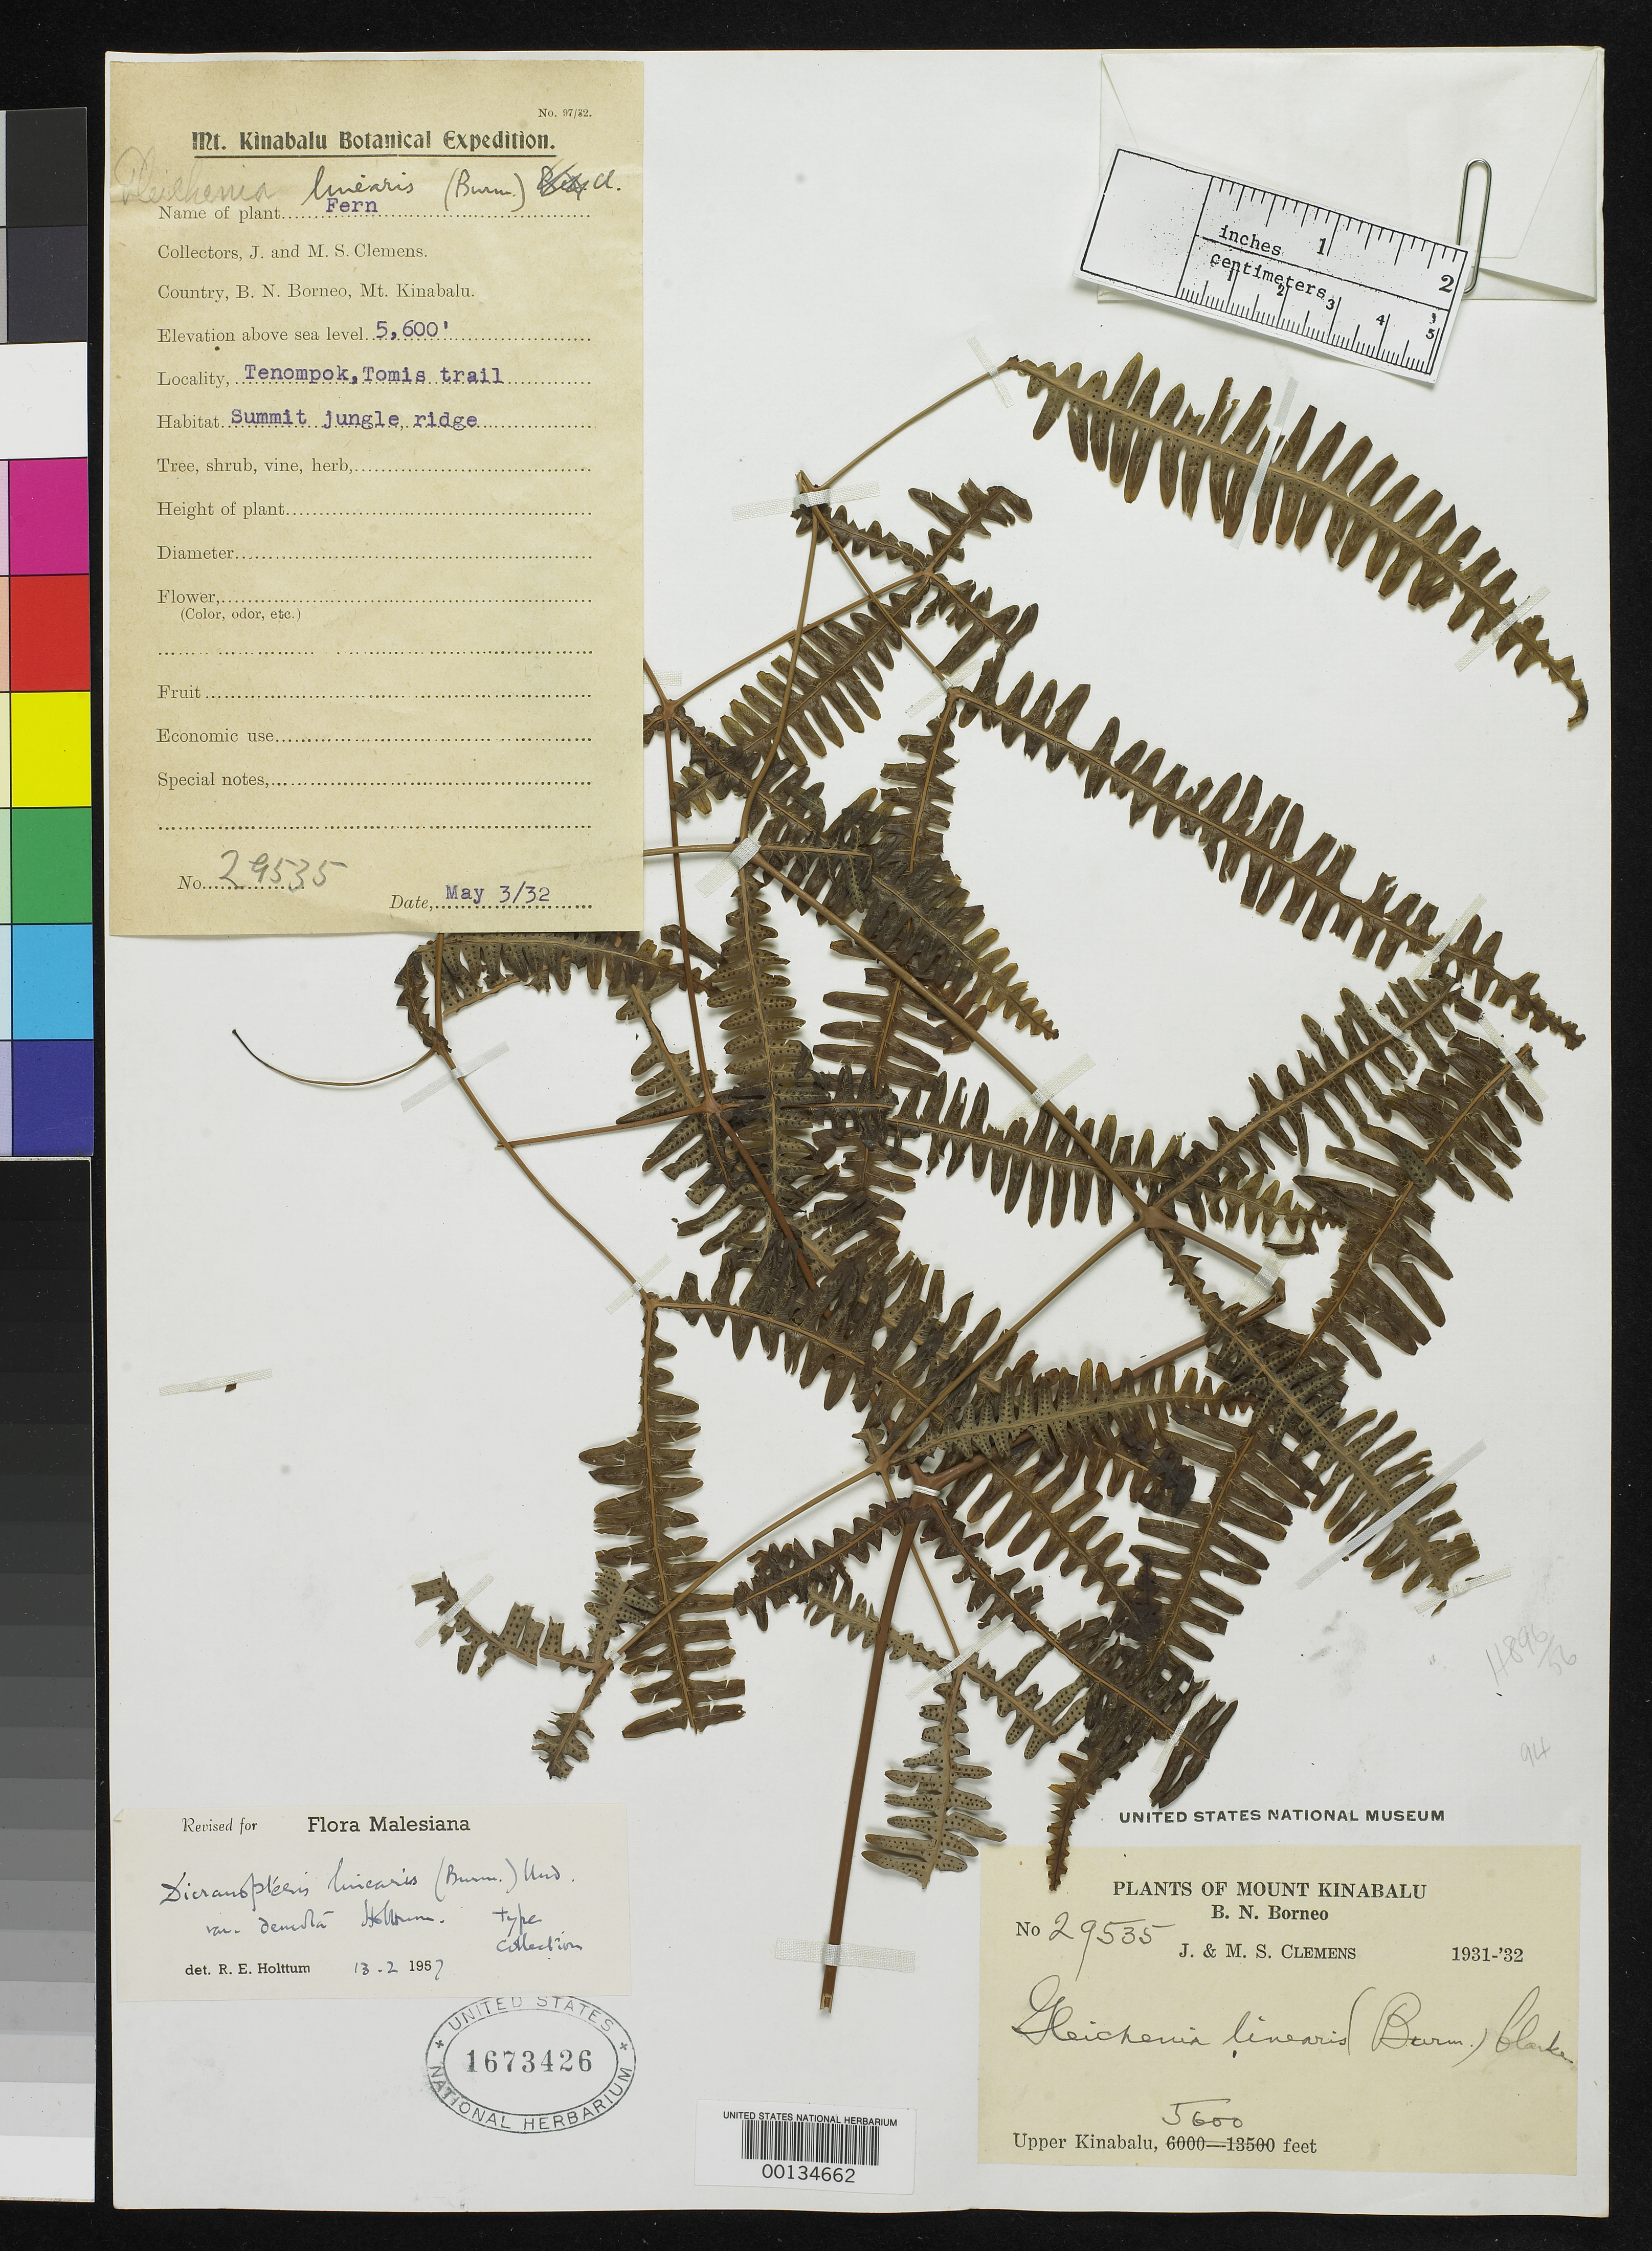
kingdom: Plantae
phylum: Tracheophyta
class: Polypodiopsida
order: Gleicheniales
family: Gleicheniaceae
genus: Dicranopteris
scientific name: Dicranopteris linearis var. demota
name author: Holttum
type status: Isotype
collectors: M. S. Clemens & J. Clemens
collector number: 29535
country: Indonesia / Malaysia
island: Borneo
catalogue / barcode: US 1673426